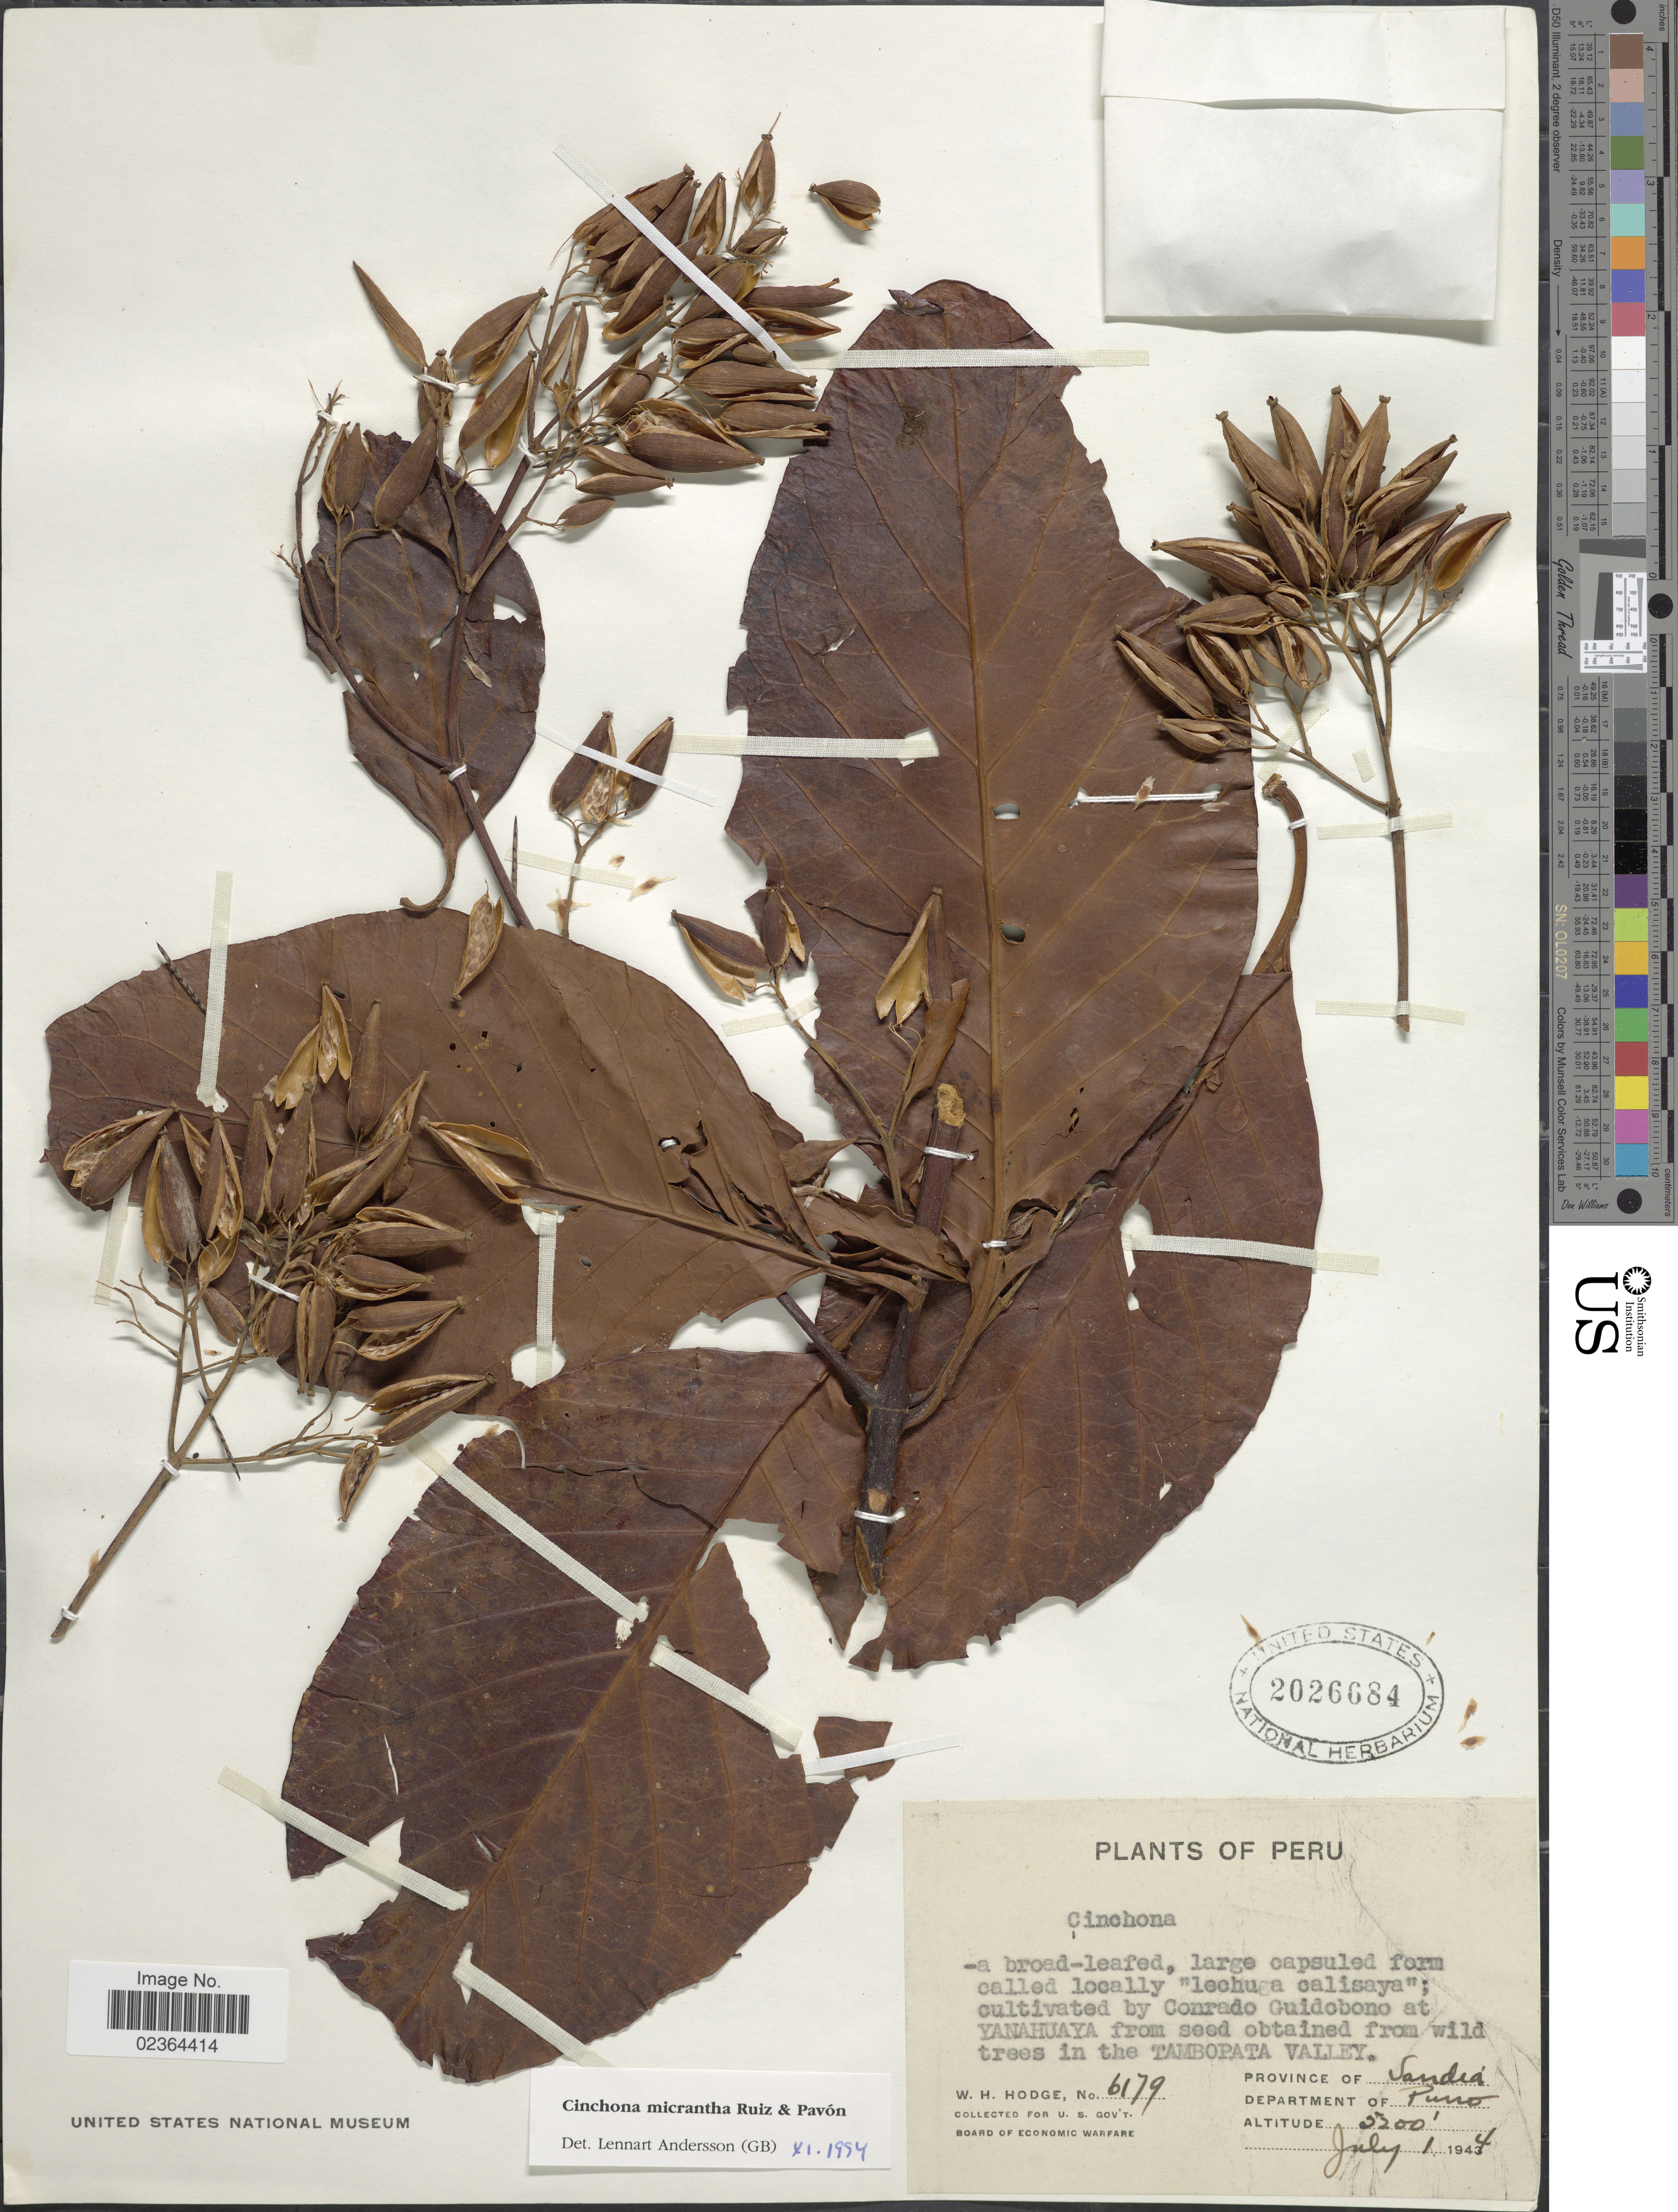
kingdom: Plantae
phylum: Tracheophyta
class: Magnoliopsida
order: Gentianales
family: Rubiaceae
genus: Cinchona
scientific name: Cinchona micrantha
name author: Ruiz & Pav.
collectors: W. Hodge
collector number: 6179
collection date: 1944-07-01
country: Peru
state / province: Puno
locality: Province of Sandia, Department of Puno, cultivated by Conrado Guidobono at Yanahuaya, in the Tambopata Valley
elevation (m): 1585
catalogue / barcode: US 2026684